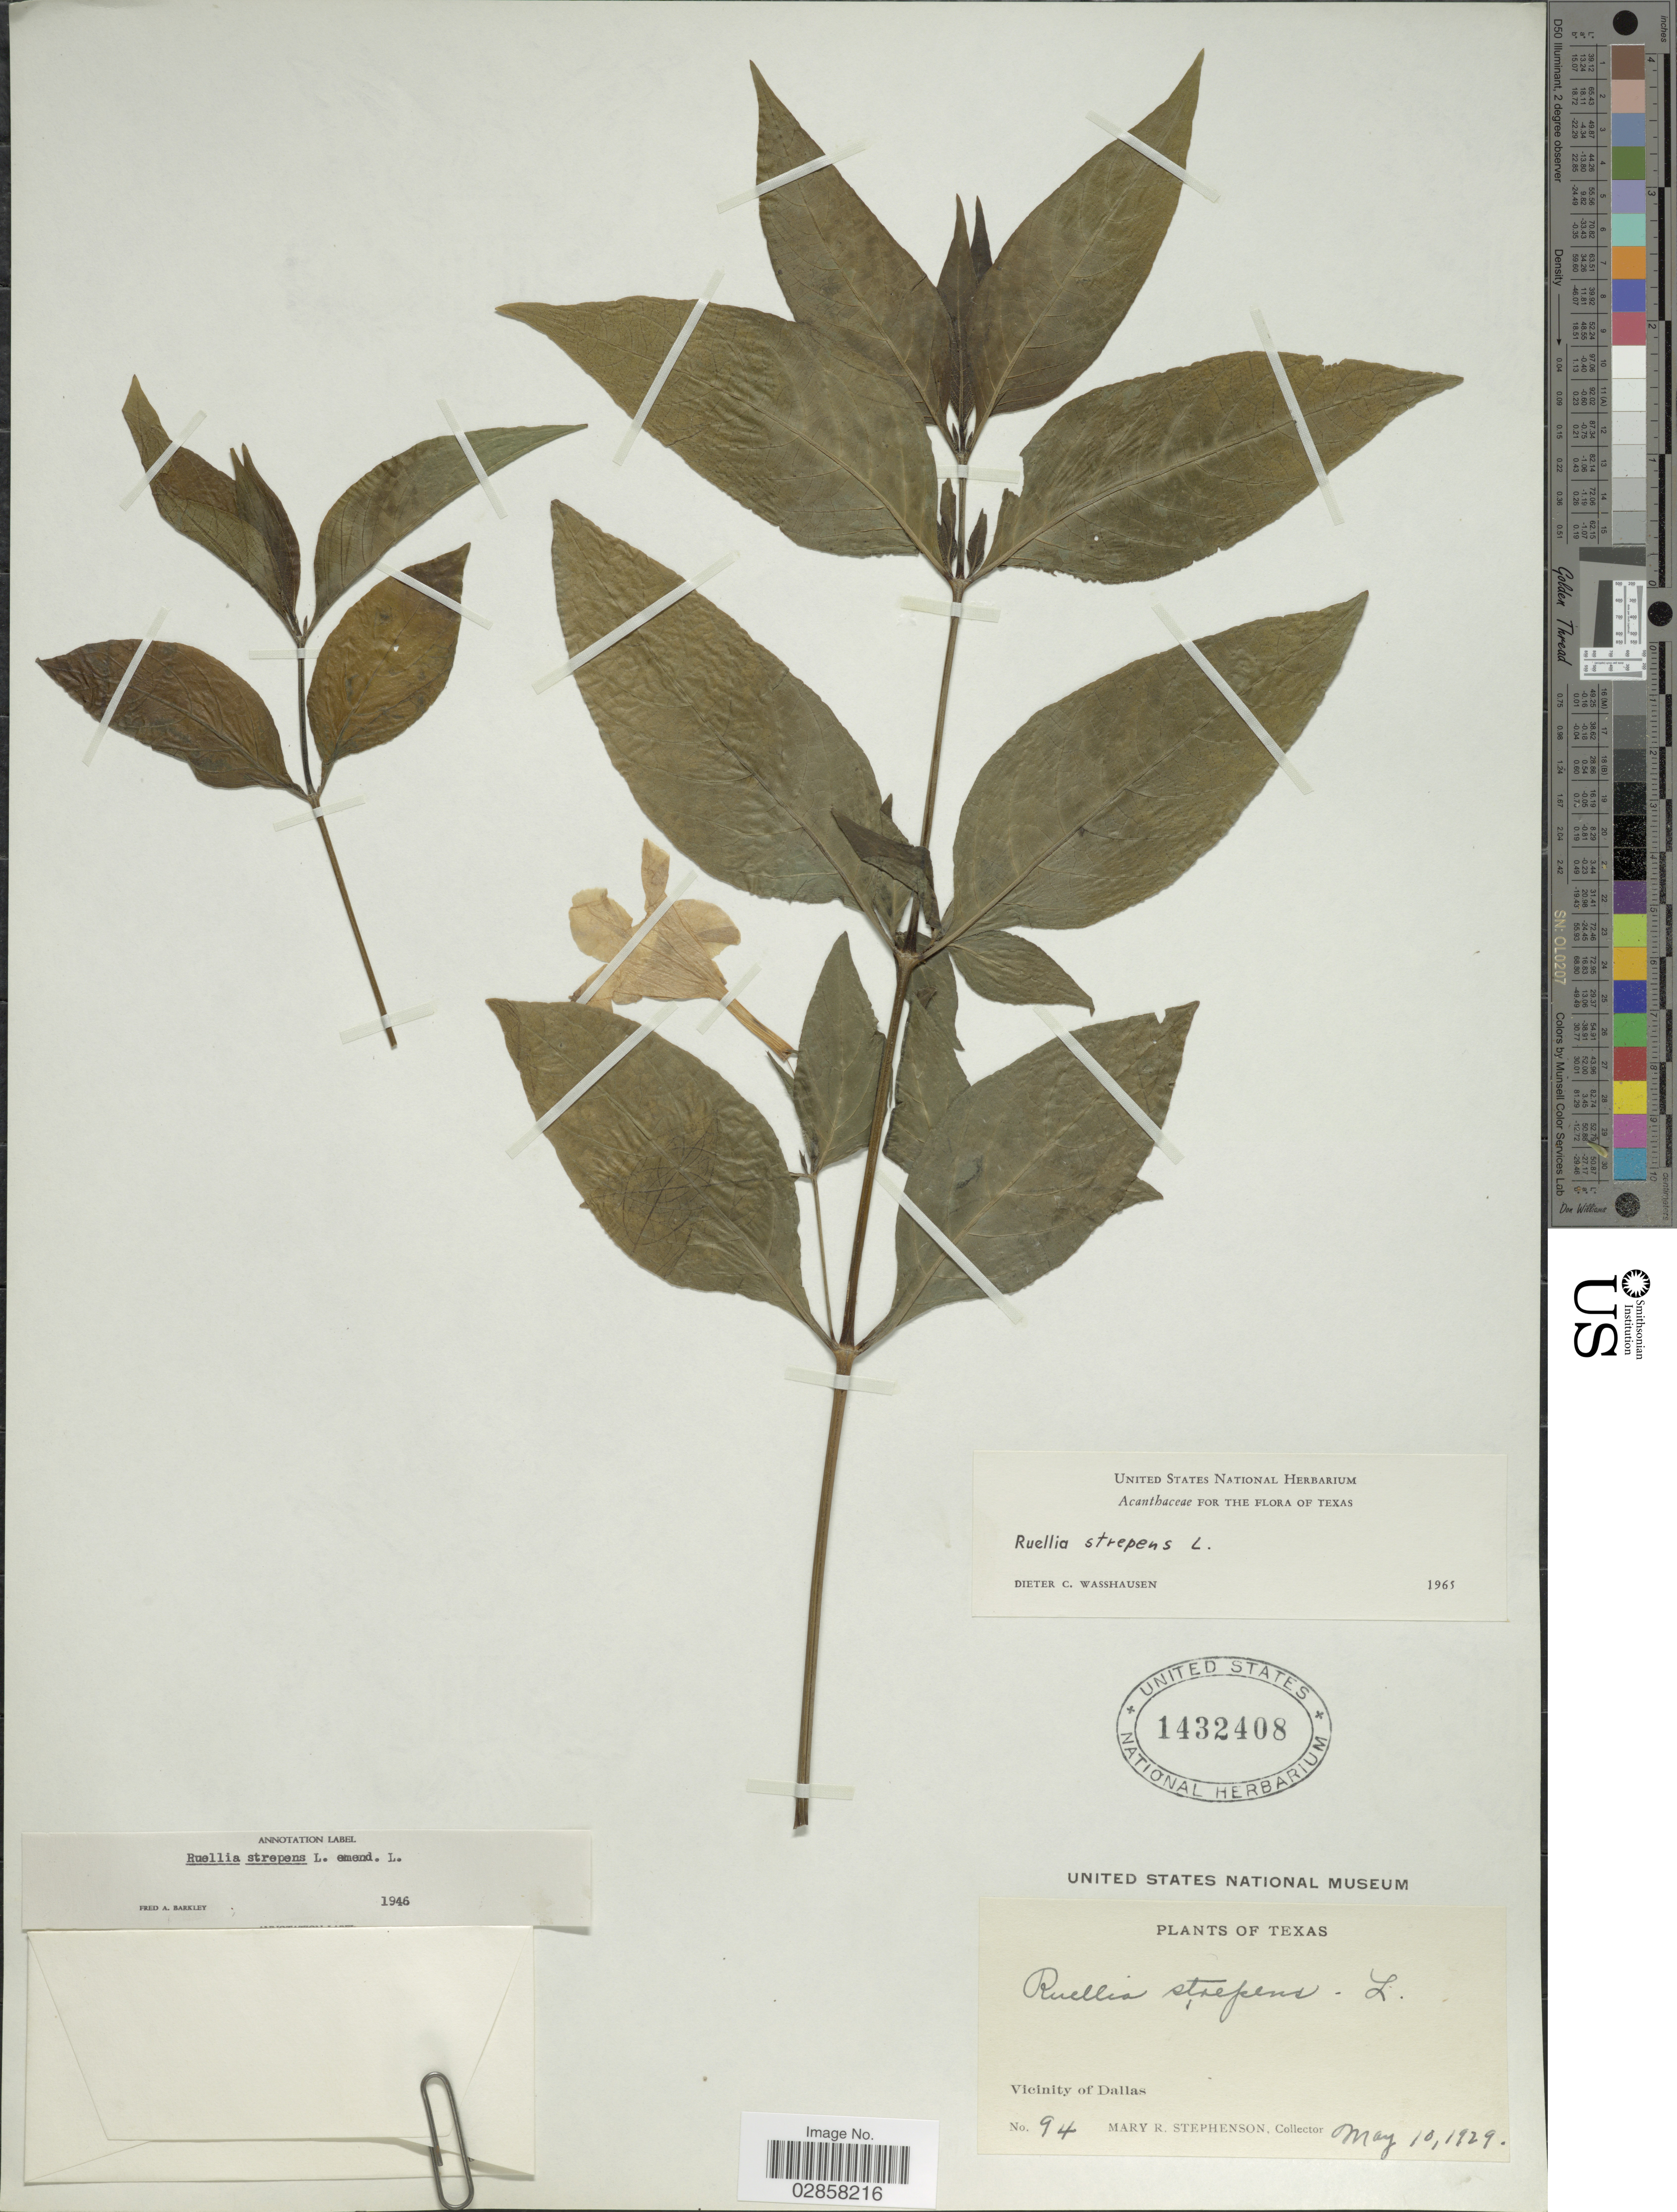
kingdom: Plantae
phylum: Tracheophyta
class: Magnoliopsida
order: Lamiales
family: Acanthaceae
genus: Ruellia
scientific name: Ruellia strepens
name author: L.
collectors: M. Stephenson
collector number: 94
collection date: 1929-05-10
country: United States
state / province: Texas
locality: Vicinity of Dallas.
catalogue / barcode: US 1432408